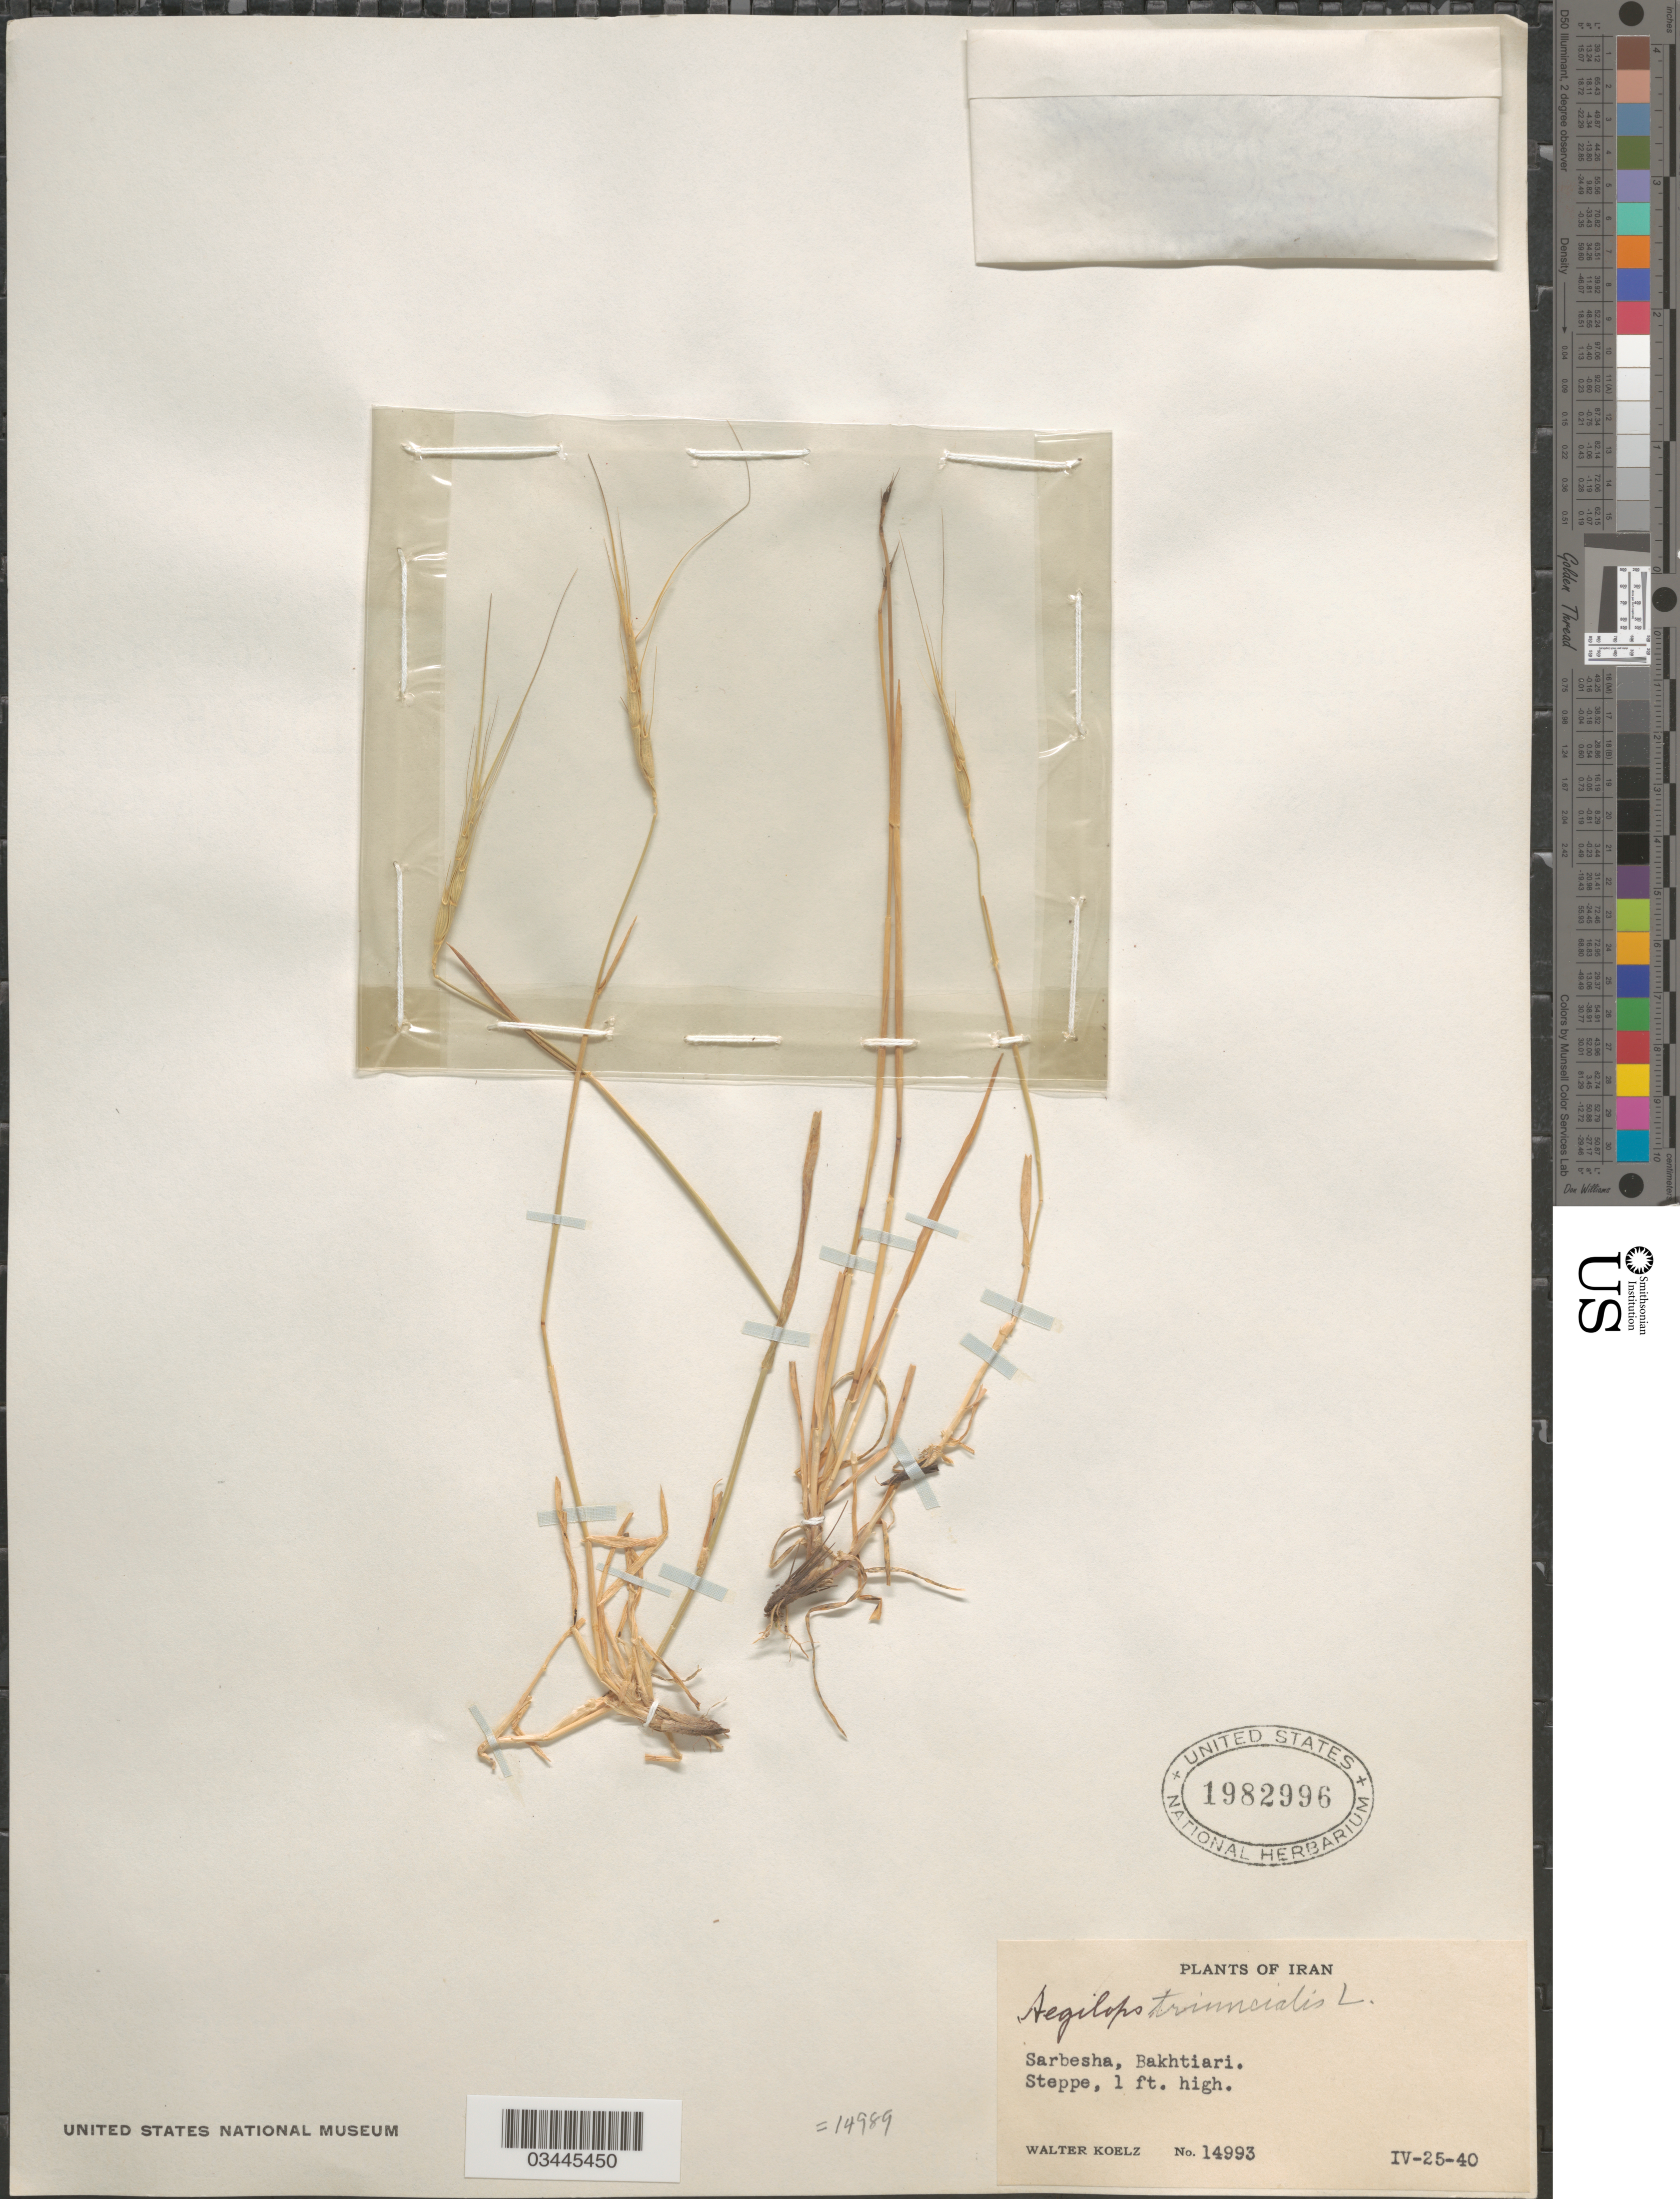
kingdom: Plantae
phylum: Tracheophyta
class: Liliopsida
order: Poales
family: Poaceae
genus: Aegilops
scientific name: Aegilops triuncialis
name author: L.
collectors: W. N. Koelz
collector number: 14993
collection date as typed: Transcribed d/m/y: 25/4/40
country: Iran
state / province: Chahar Mahaal and Bakhtiari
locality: Sarbesha, Bakhtiari. Steppe.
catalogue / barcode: US 1982996